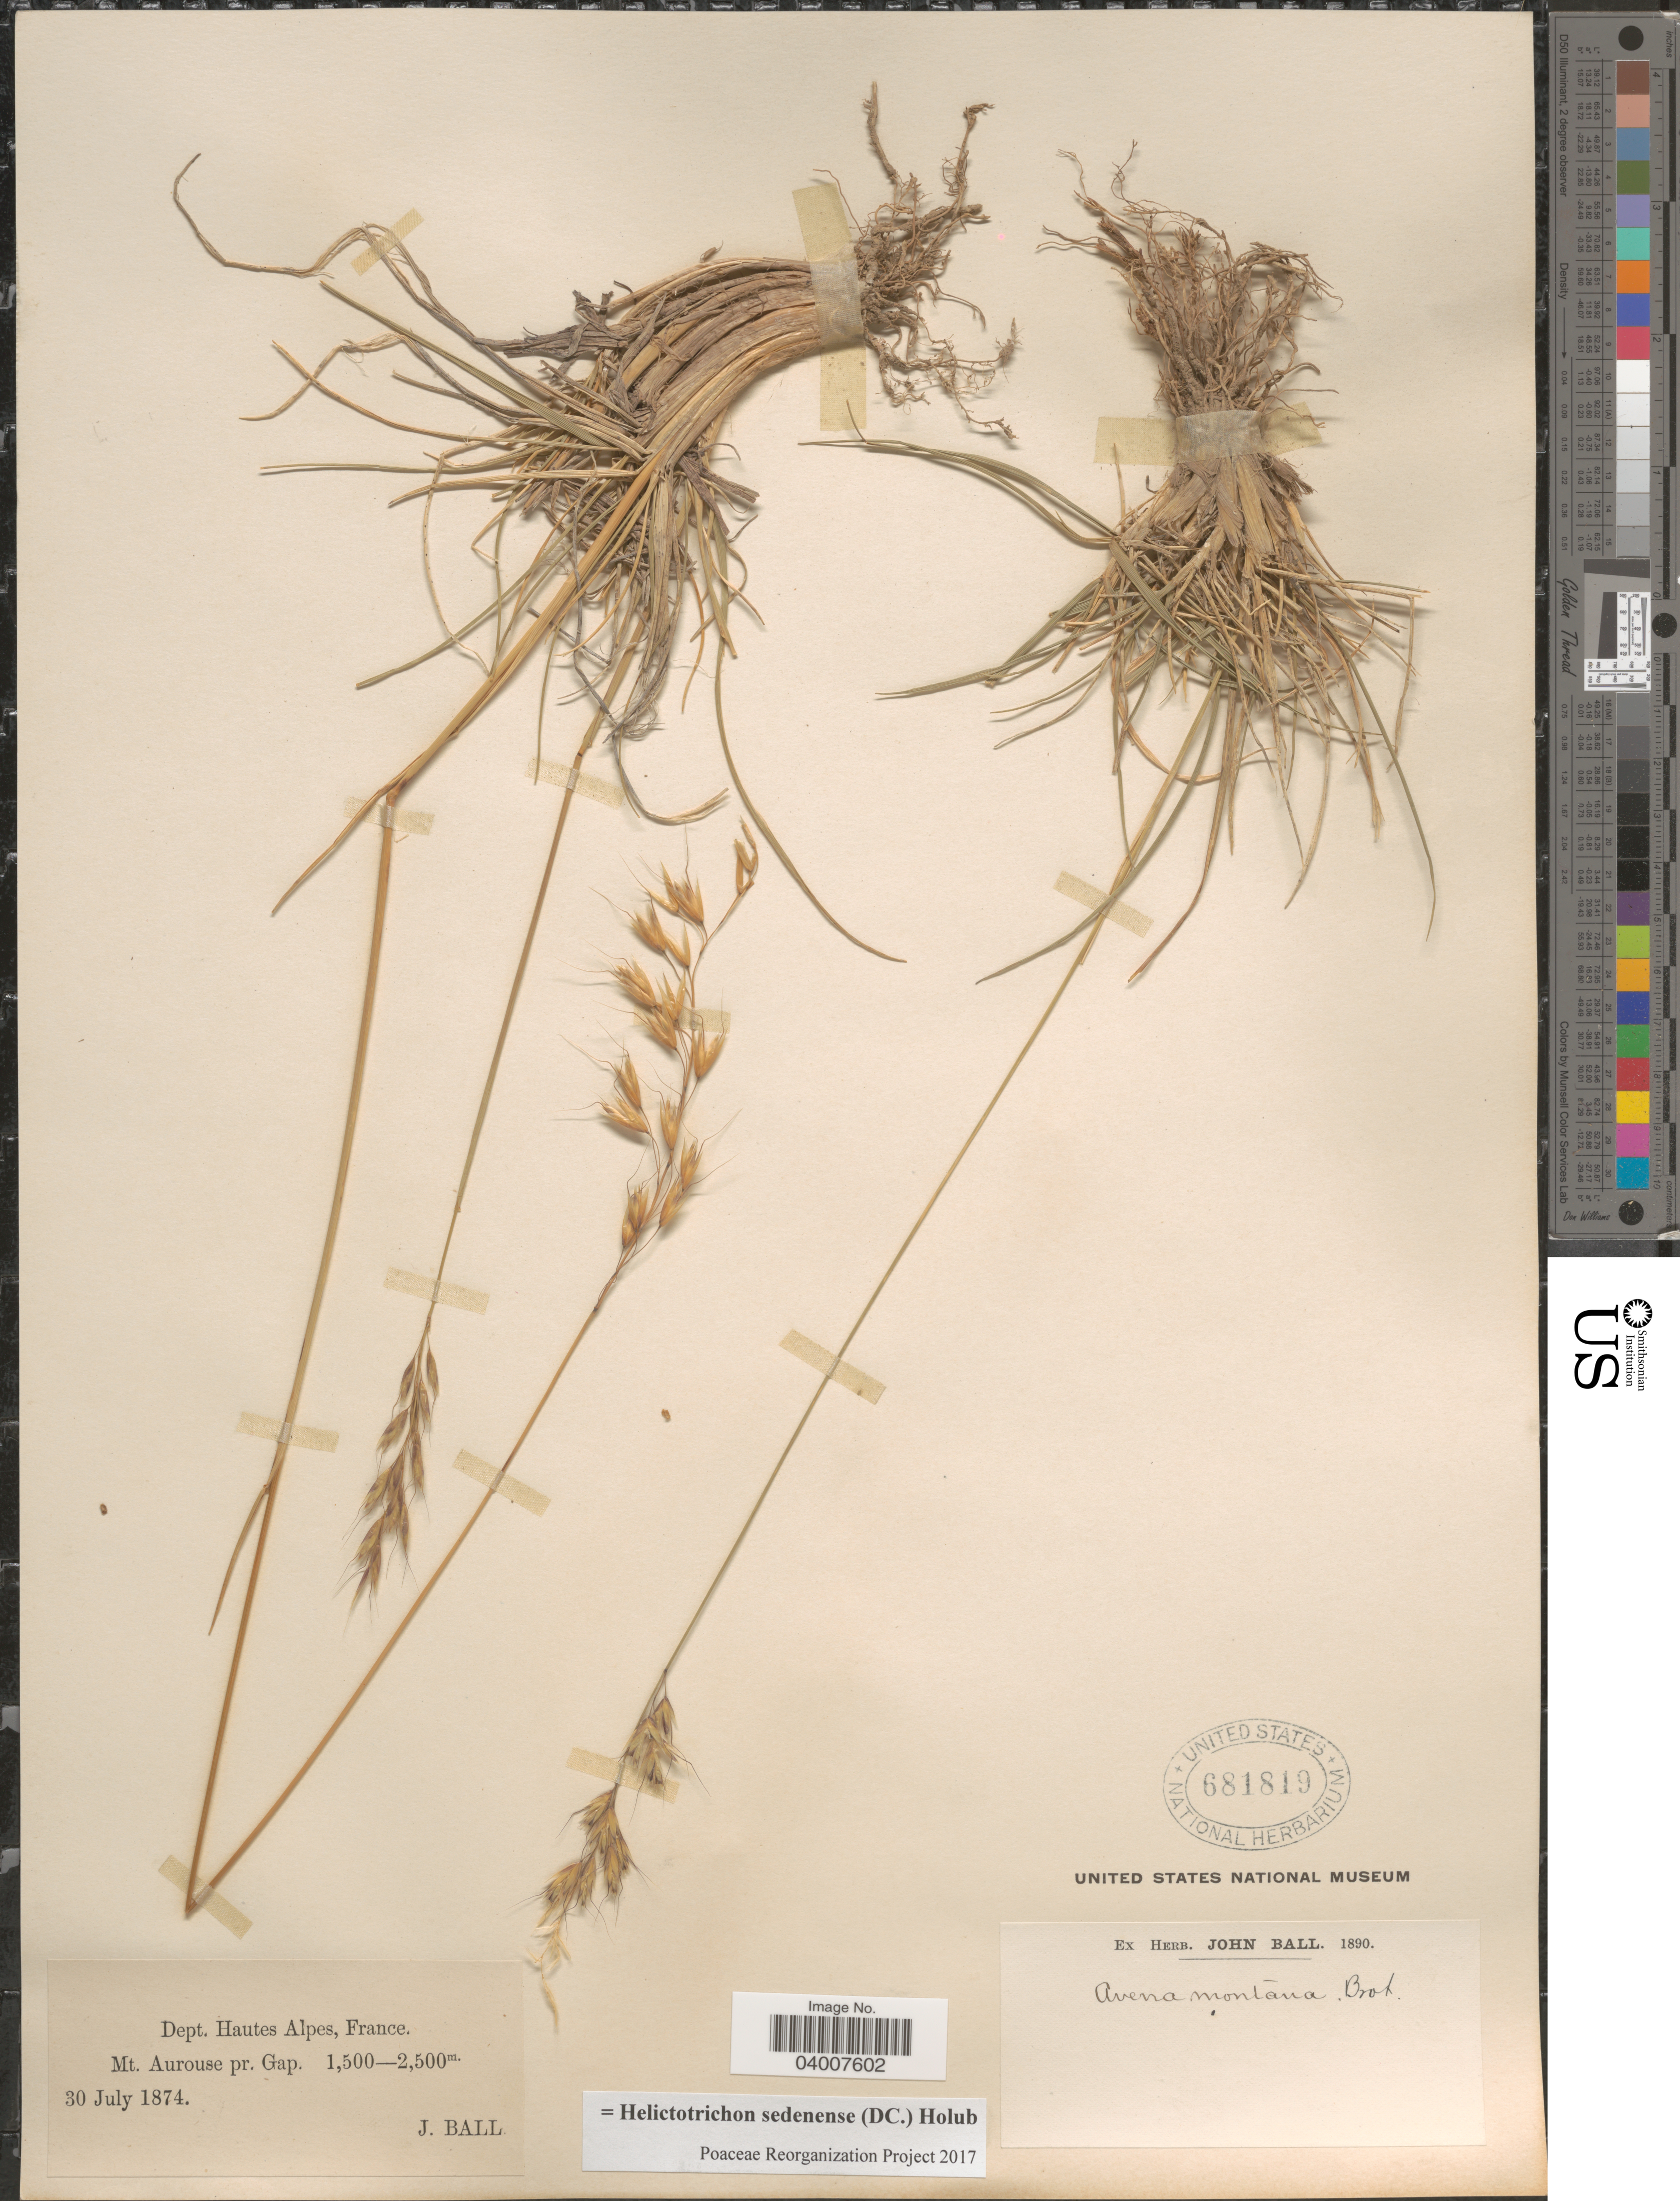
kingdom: Plantae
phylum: Tracheophyta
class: Liliopsida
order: Poales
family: Poaceae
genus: Helictotrichon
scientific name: Helictotrichon sedenense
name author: (DC.) Holub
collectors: J. Ball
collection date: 1874-07-30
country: France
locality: Dept. Hautes Alpes, France. Mt. Aurouse pr. Gap.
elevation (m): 1500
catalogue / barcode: US 681819